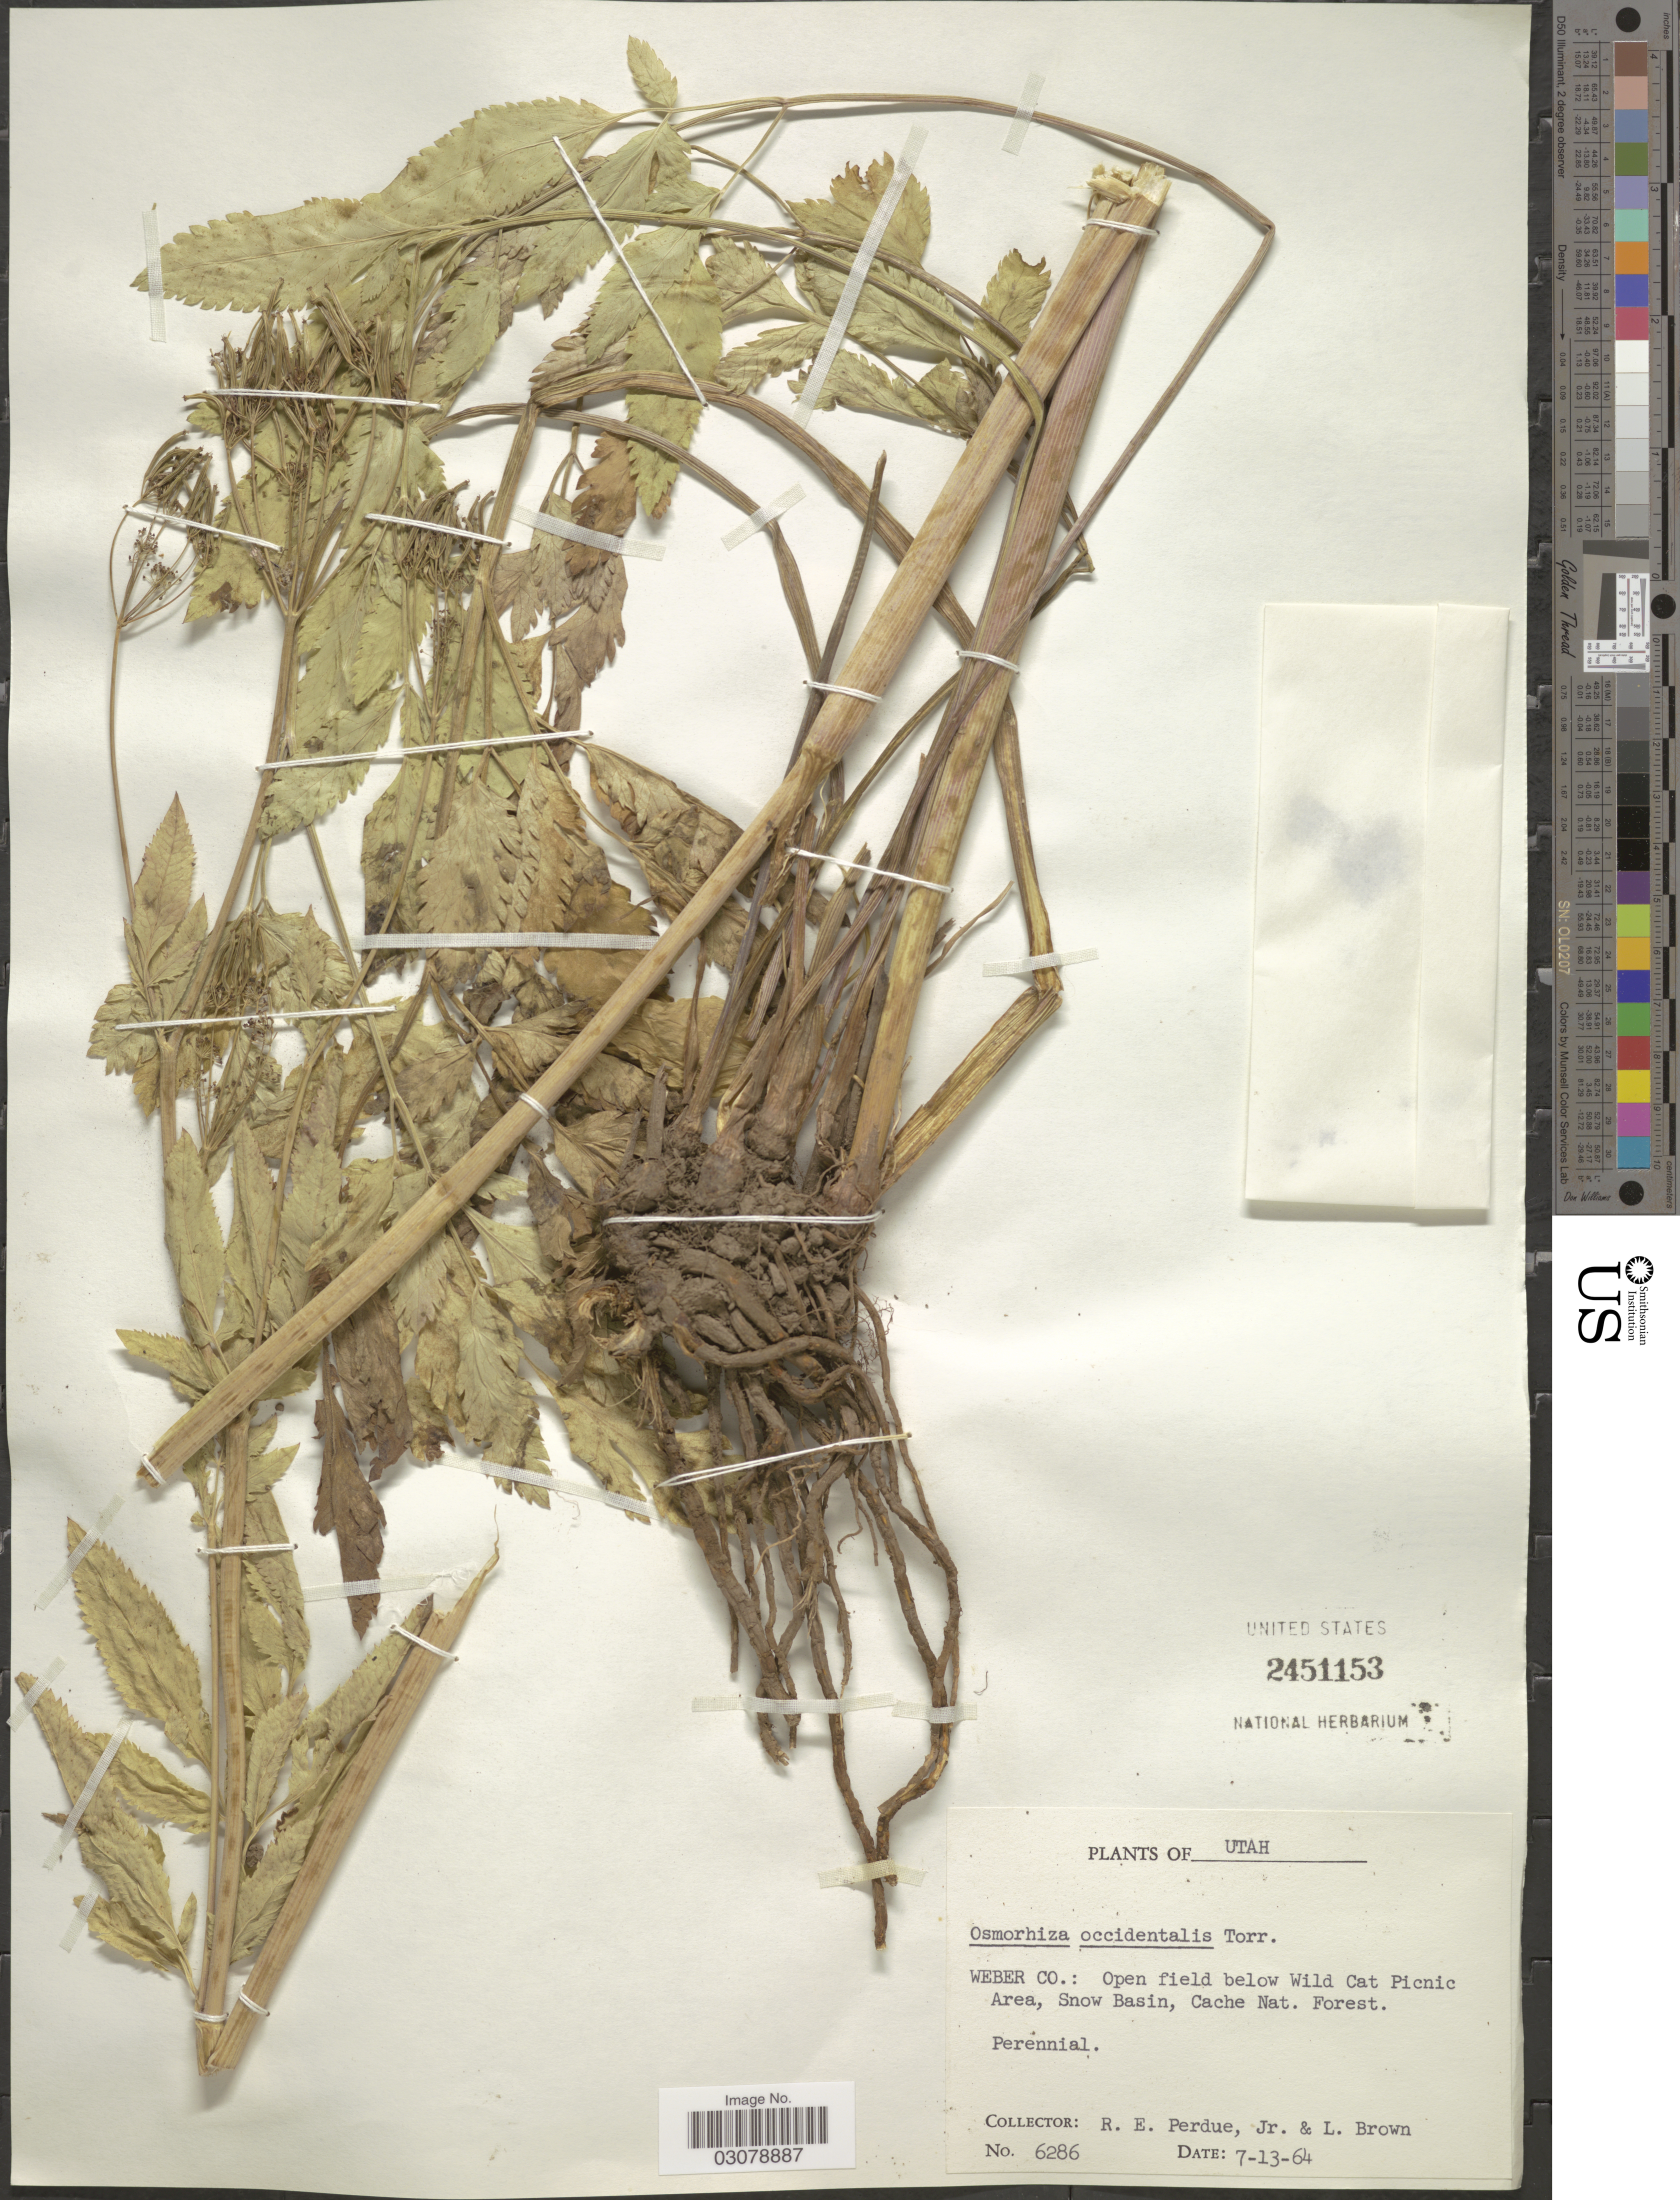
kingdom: Plantae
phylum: Tracheophyta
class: Magnoliopsida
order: Apiales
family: Apiaceae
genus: Osmorhiza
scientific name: Osmorhiza occidentalis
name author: (Nutt.) Torr.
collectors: R. E. Perdue & L. Brown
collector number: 6286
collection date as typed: Transcribed d/m/y: 13/7/64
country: United States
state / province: Utah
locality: Weber Co.: Open field below Wild Cat Picnic Area, Snow Basin, Cache Nat. Forest.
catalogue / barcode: US 2451153